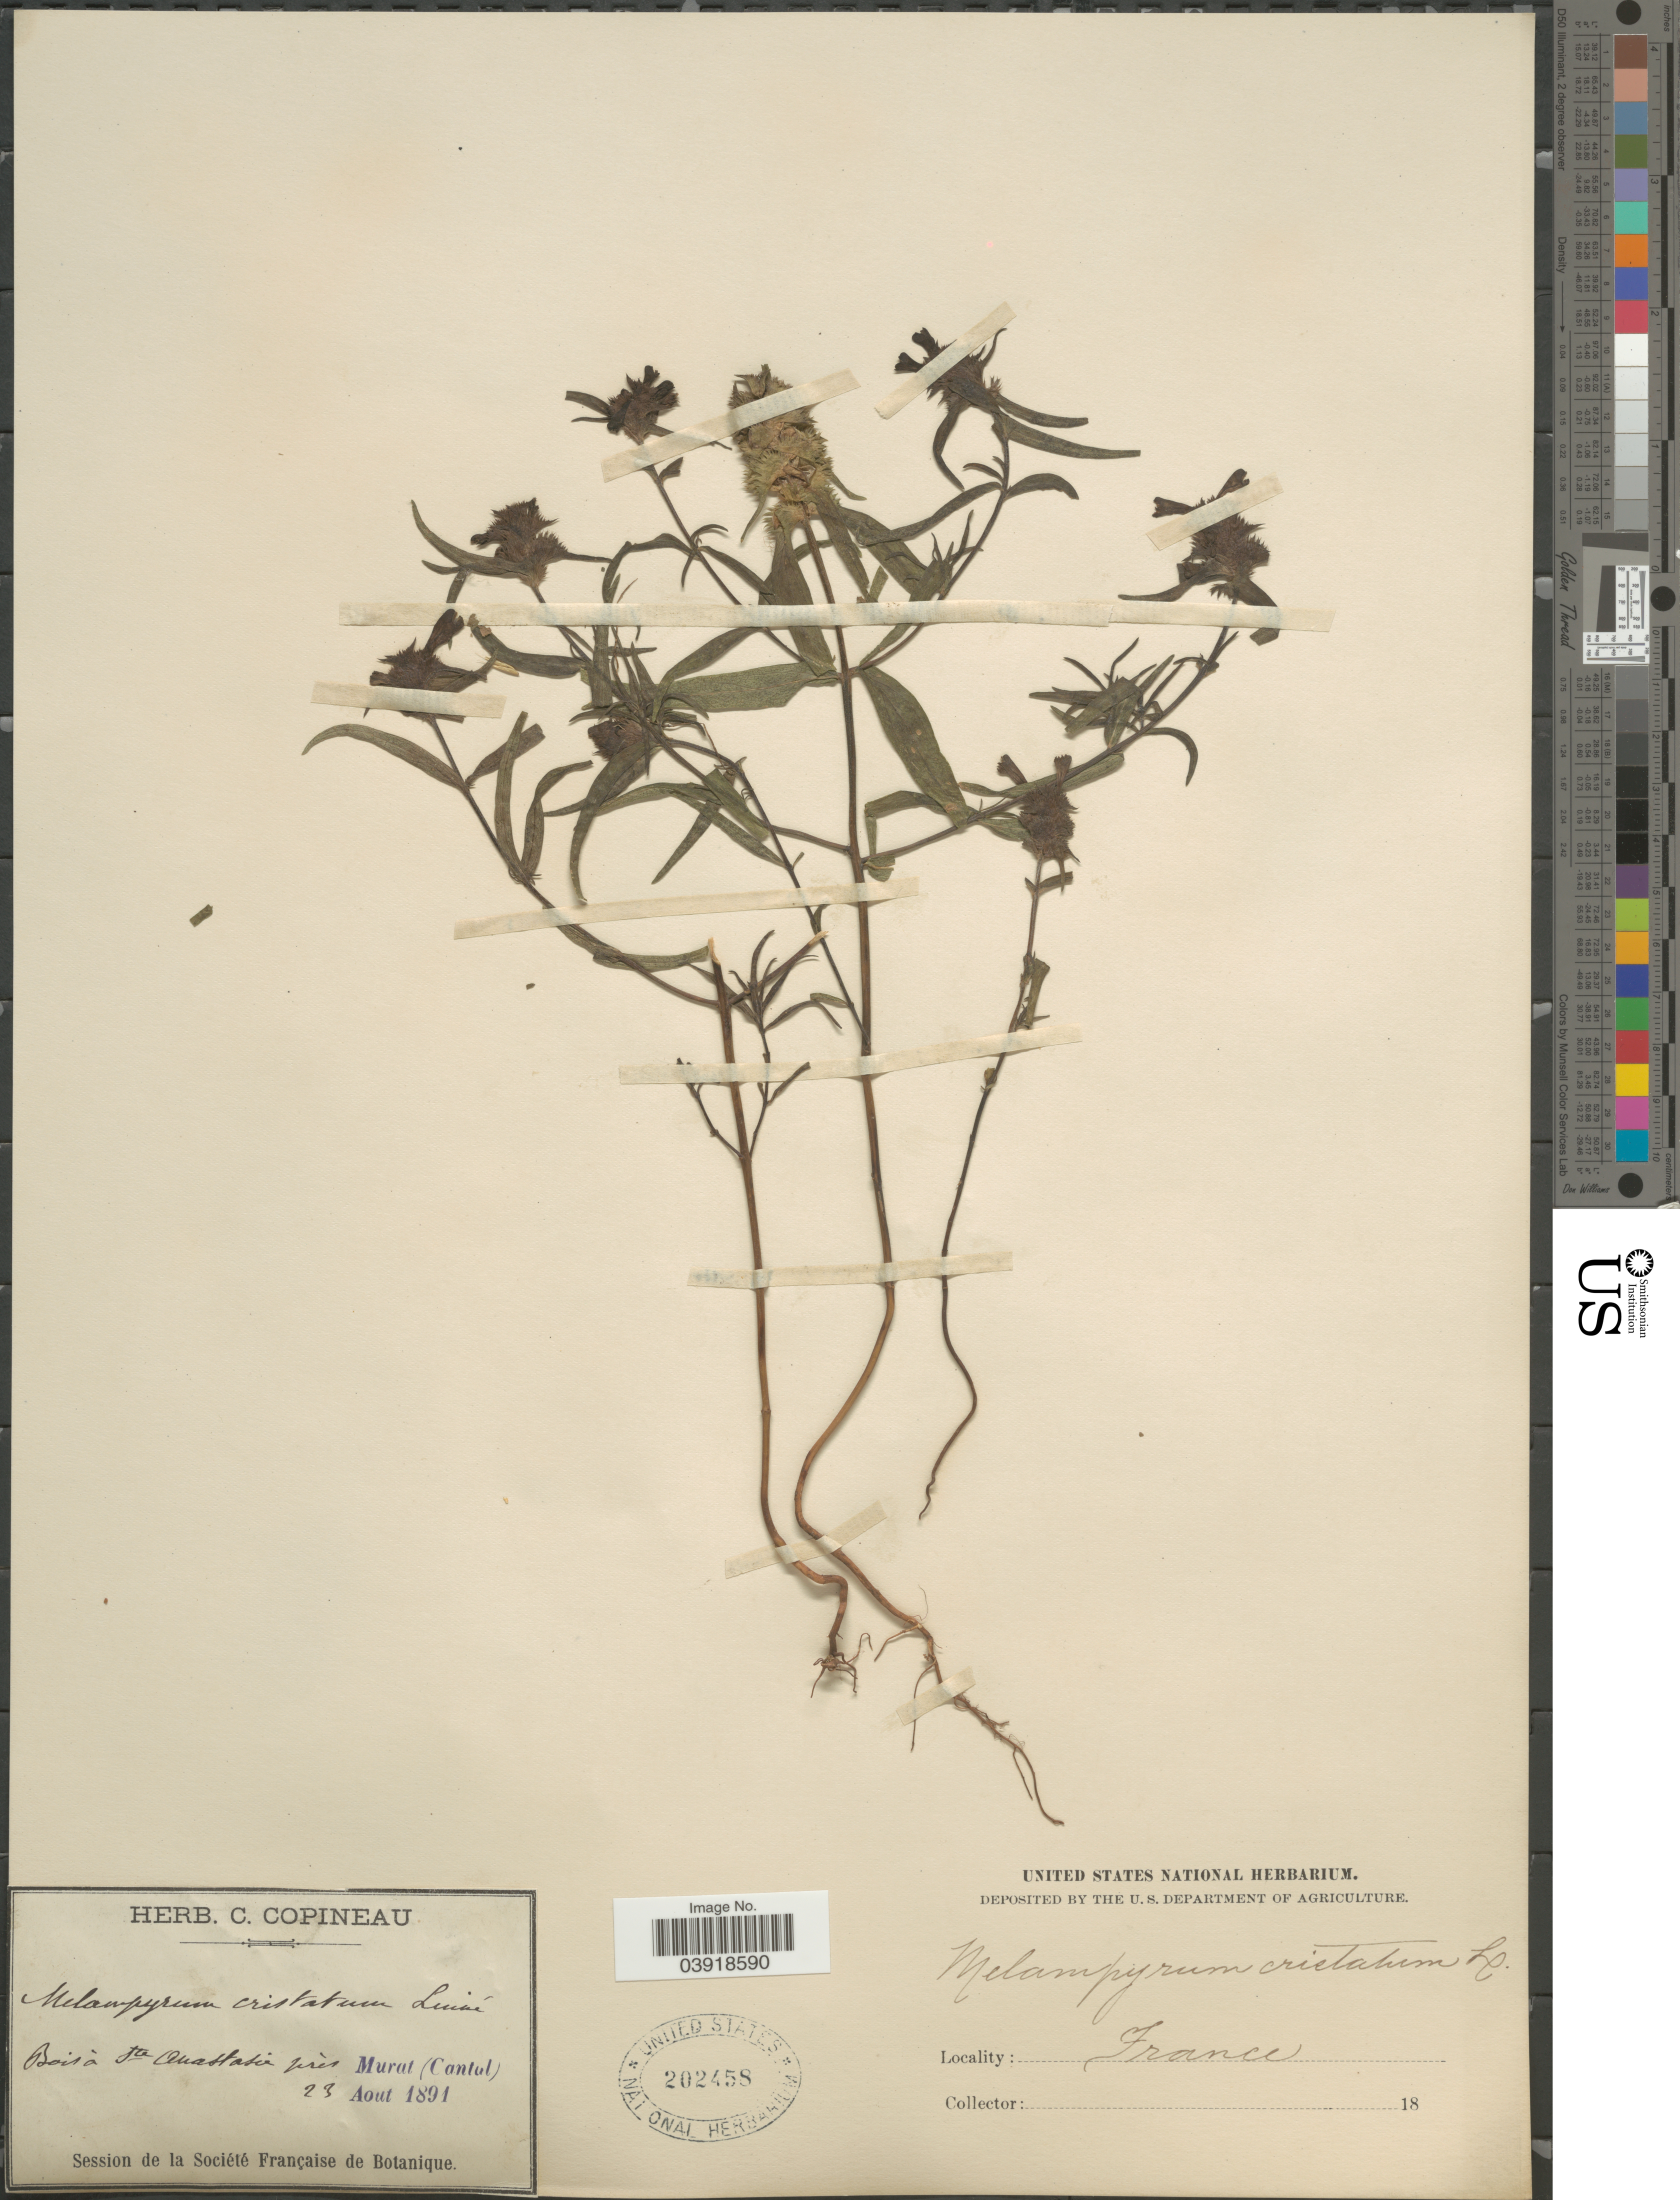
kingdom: Plantae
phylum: Tracheophyta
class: Magnoliopsida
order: Lamiales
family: Orobanchaceae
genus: Melampyrum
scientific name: Melampyrum cristatum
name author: Hablitz ex Steud.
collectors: ex herb. C. Copineau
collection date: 1891-08-23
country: France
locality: Bois à sta Quastatio près Murat (Catal).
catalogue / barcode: US 202458